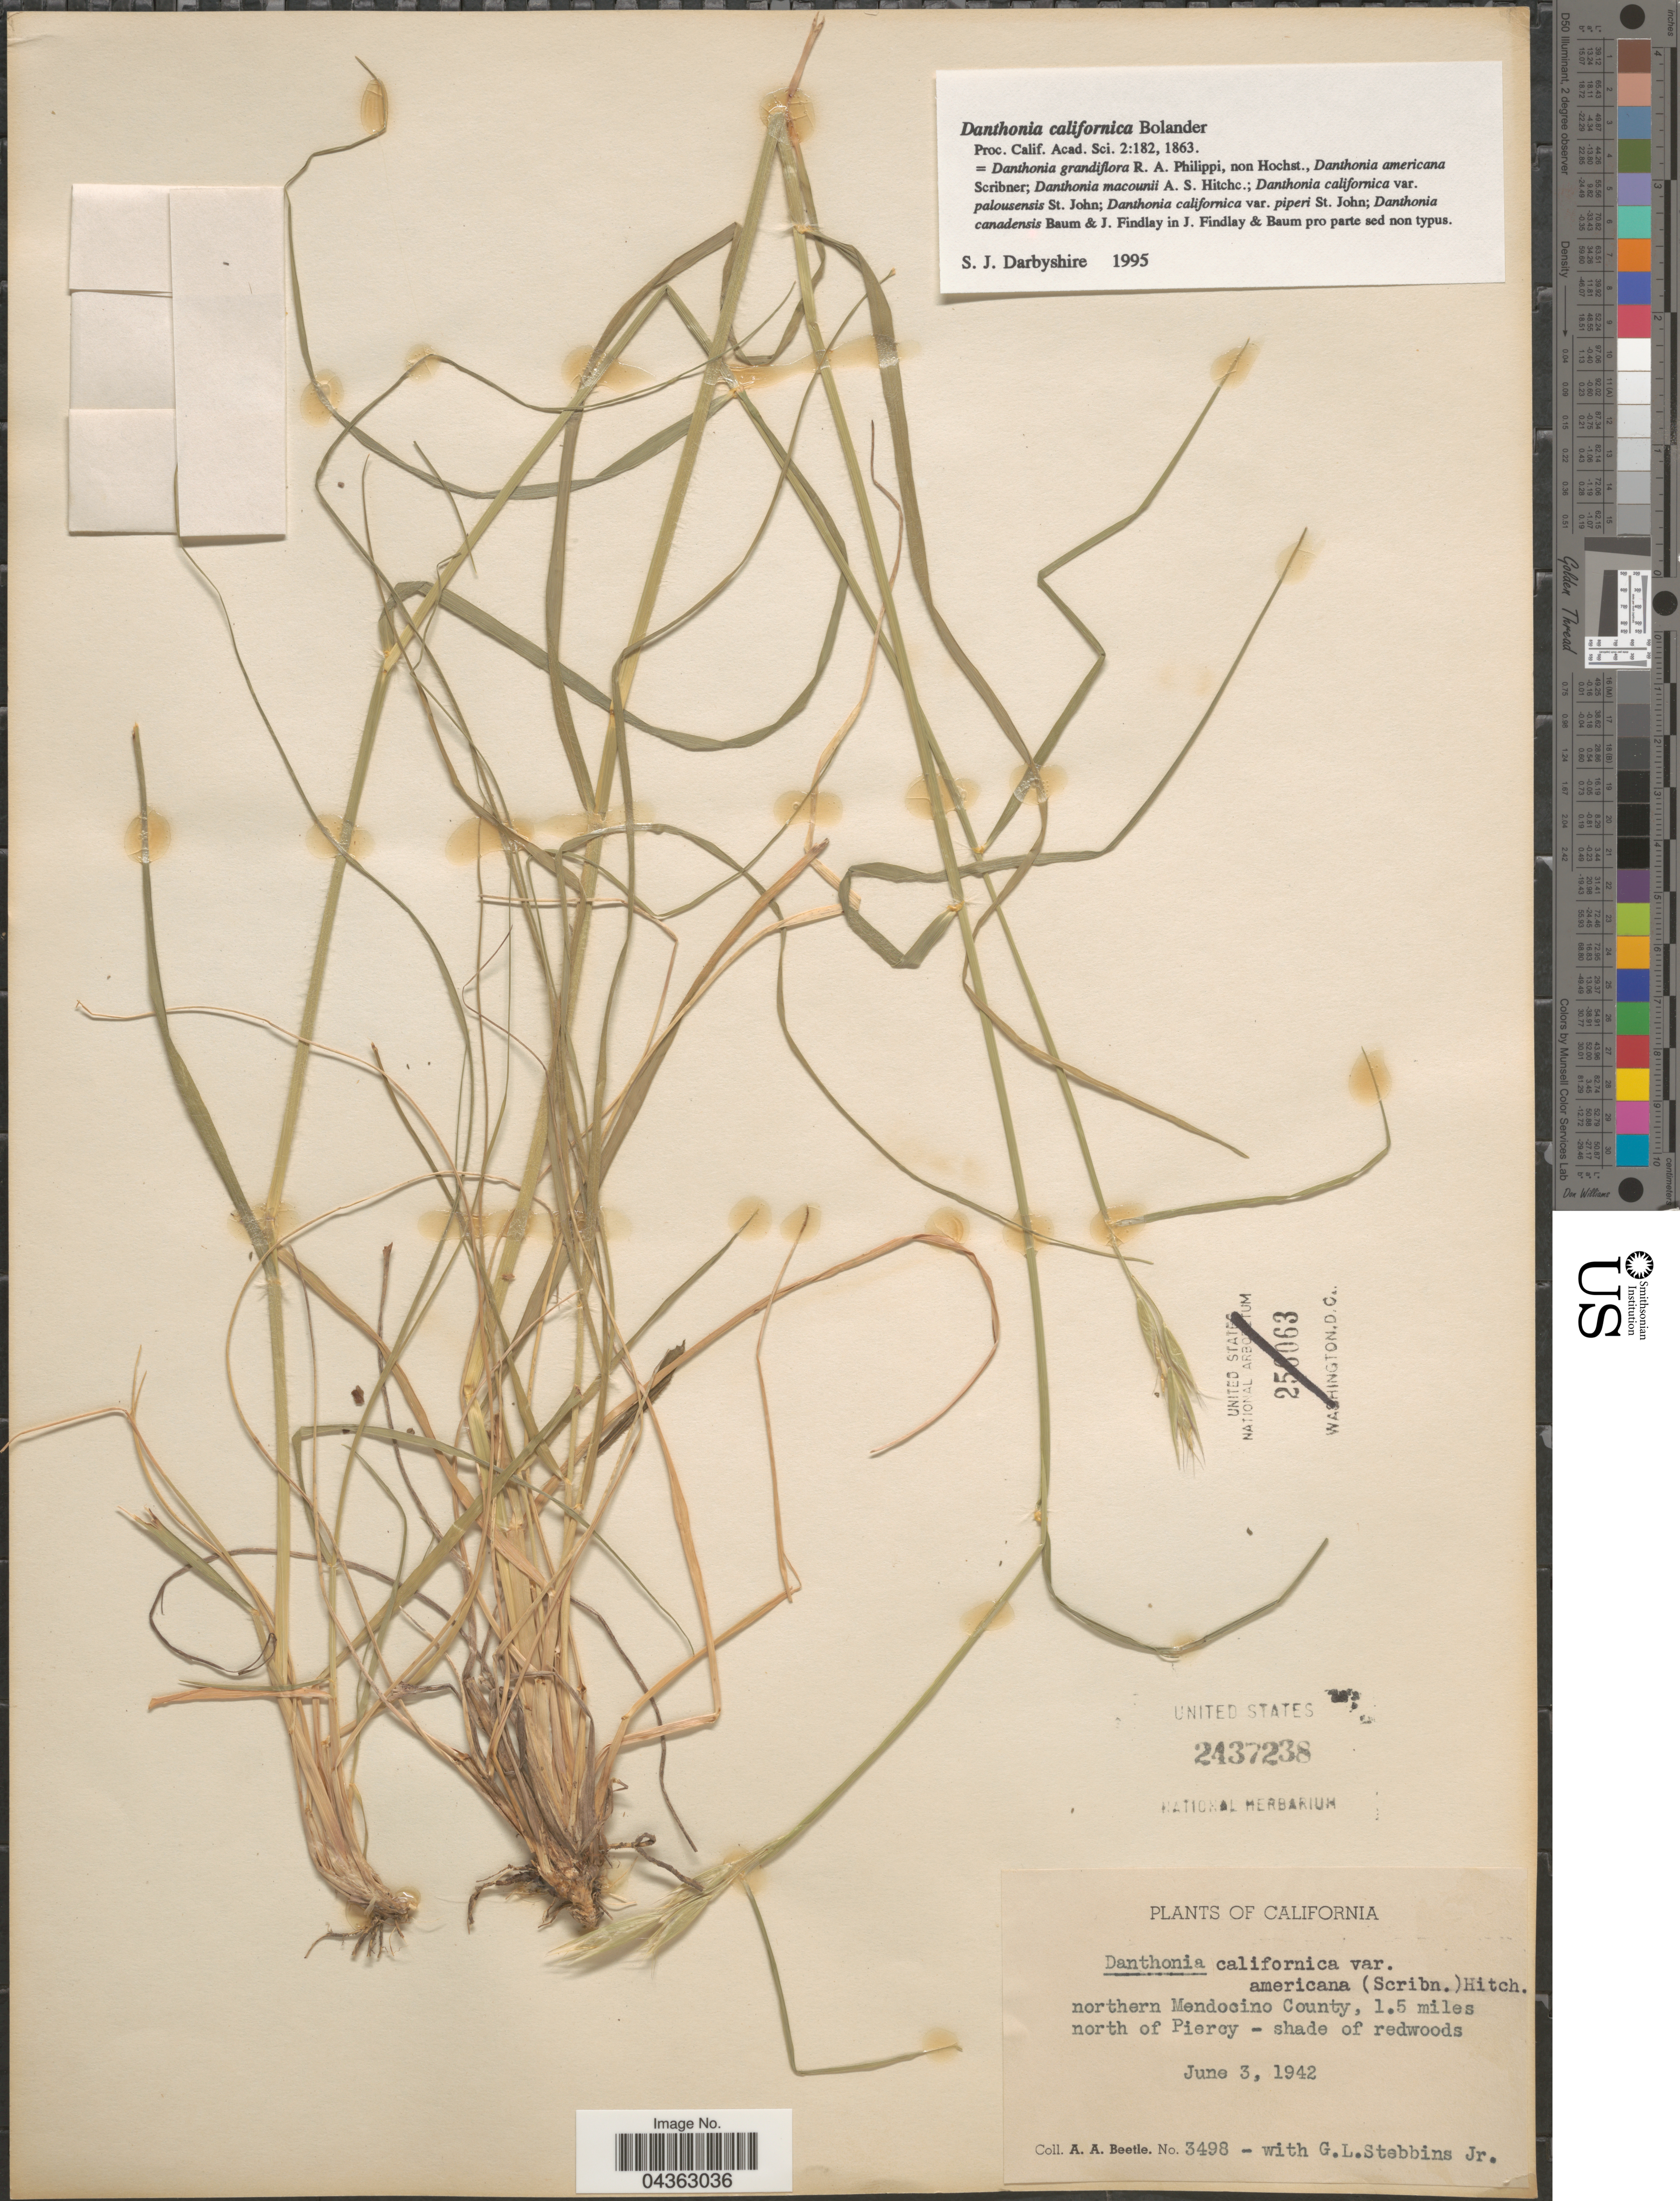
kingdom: Plantae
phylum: Tracheophyta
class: Liliopsida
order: Poales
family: Poaceae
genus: Danthonia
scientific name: Danthonia californica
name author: Bol.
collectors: A. A. Beetle & G. L. Stebbins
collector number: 3498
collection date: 1942-06-03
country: United States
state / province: California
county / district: Mendocino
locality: Northern Mendocino County, 1.5 miles north of Piercy - shade of redwoods.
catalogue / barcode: US 2437238